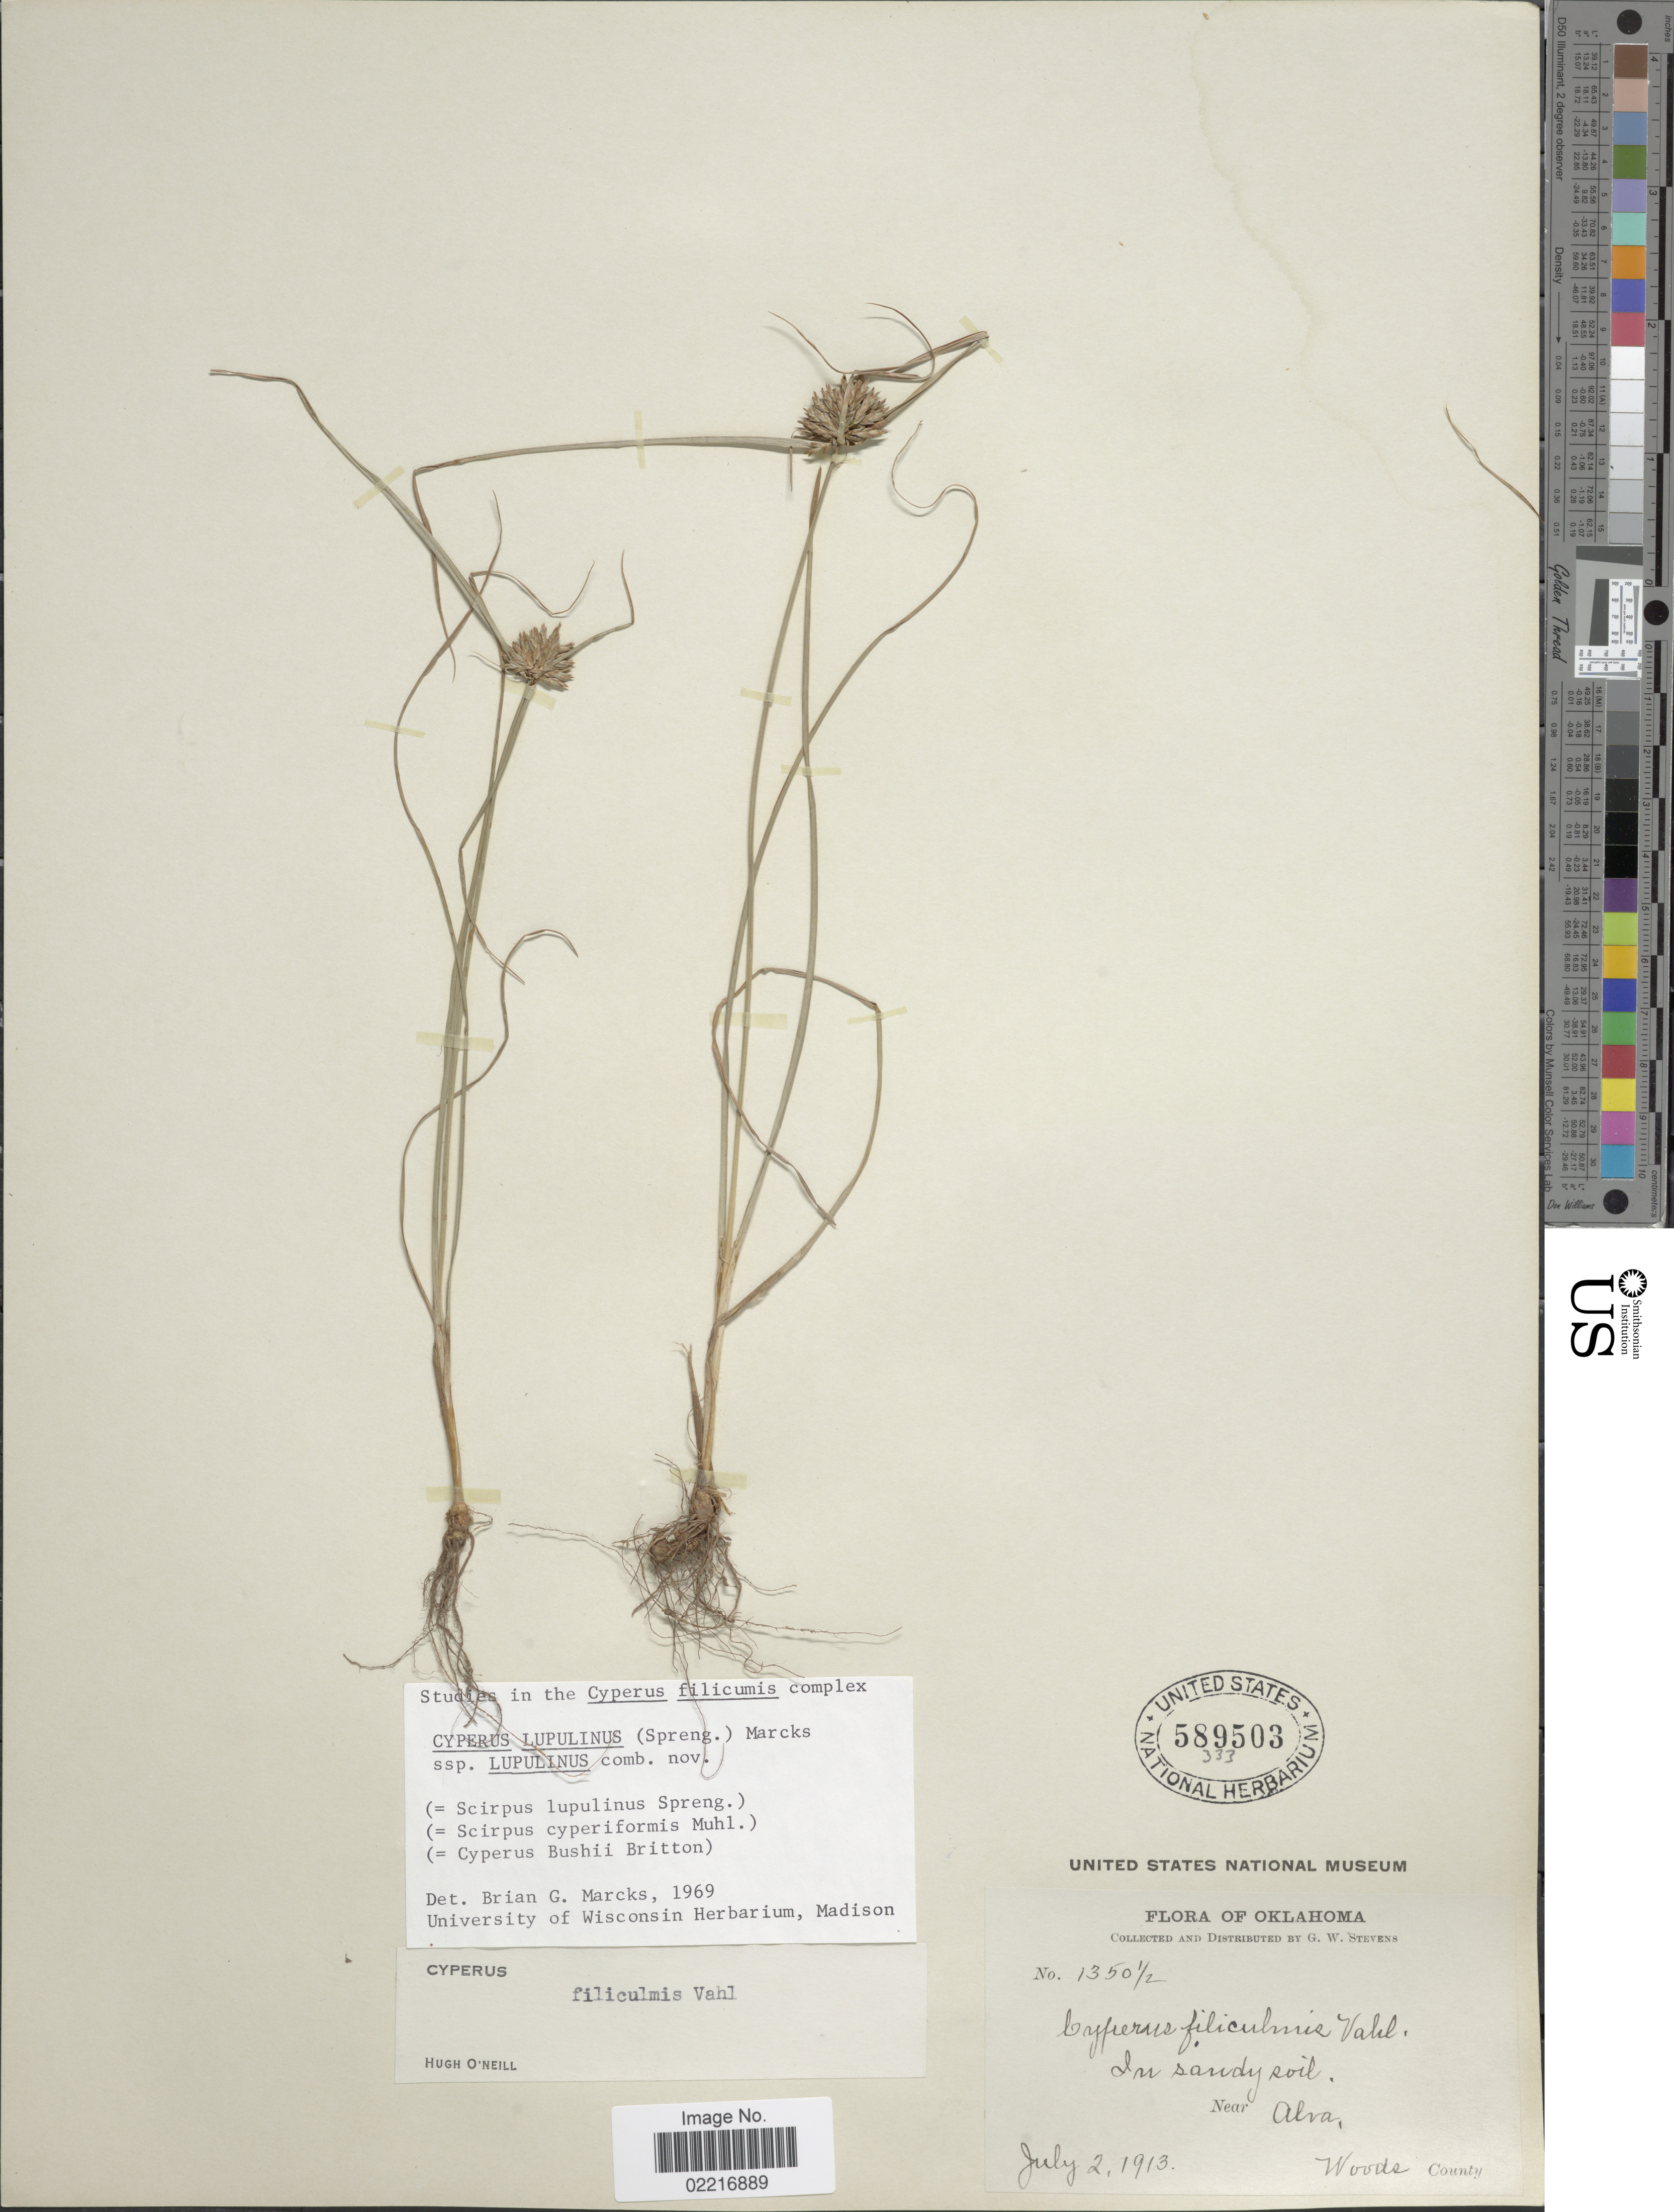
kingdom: Plantae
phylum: Tracheophyta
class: Liliopsida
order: Poales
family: Cyperaceae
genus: Cyperus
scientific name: Cyperus lupulinus subsp. lupulinus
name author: (Spreng.) Marcks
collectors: G. W. Stevens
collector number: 1350½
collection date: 1913-07-02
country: United States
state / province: Oklahoma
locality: Near Alva, Woods County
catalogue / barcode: US 589503